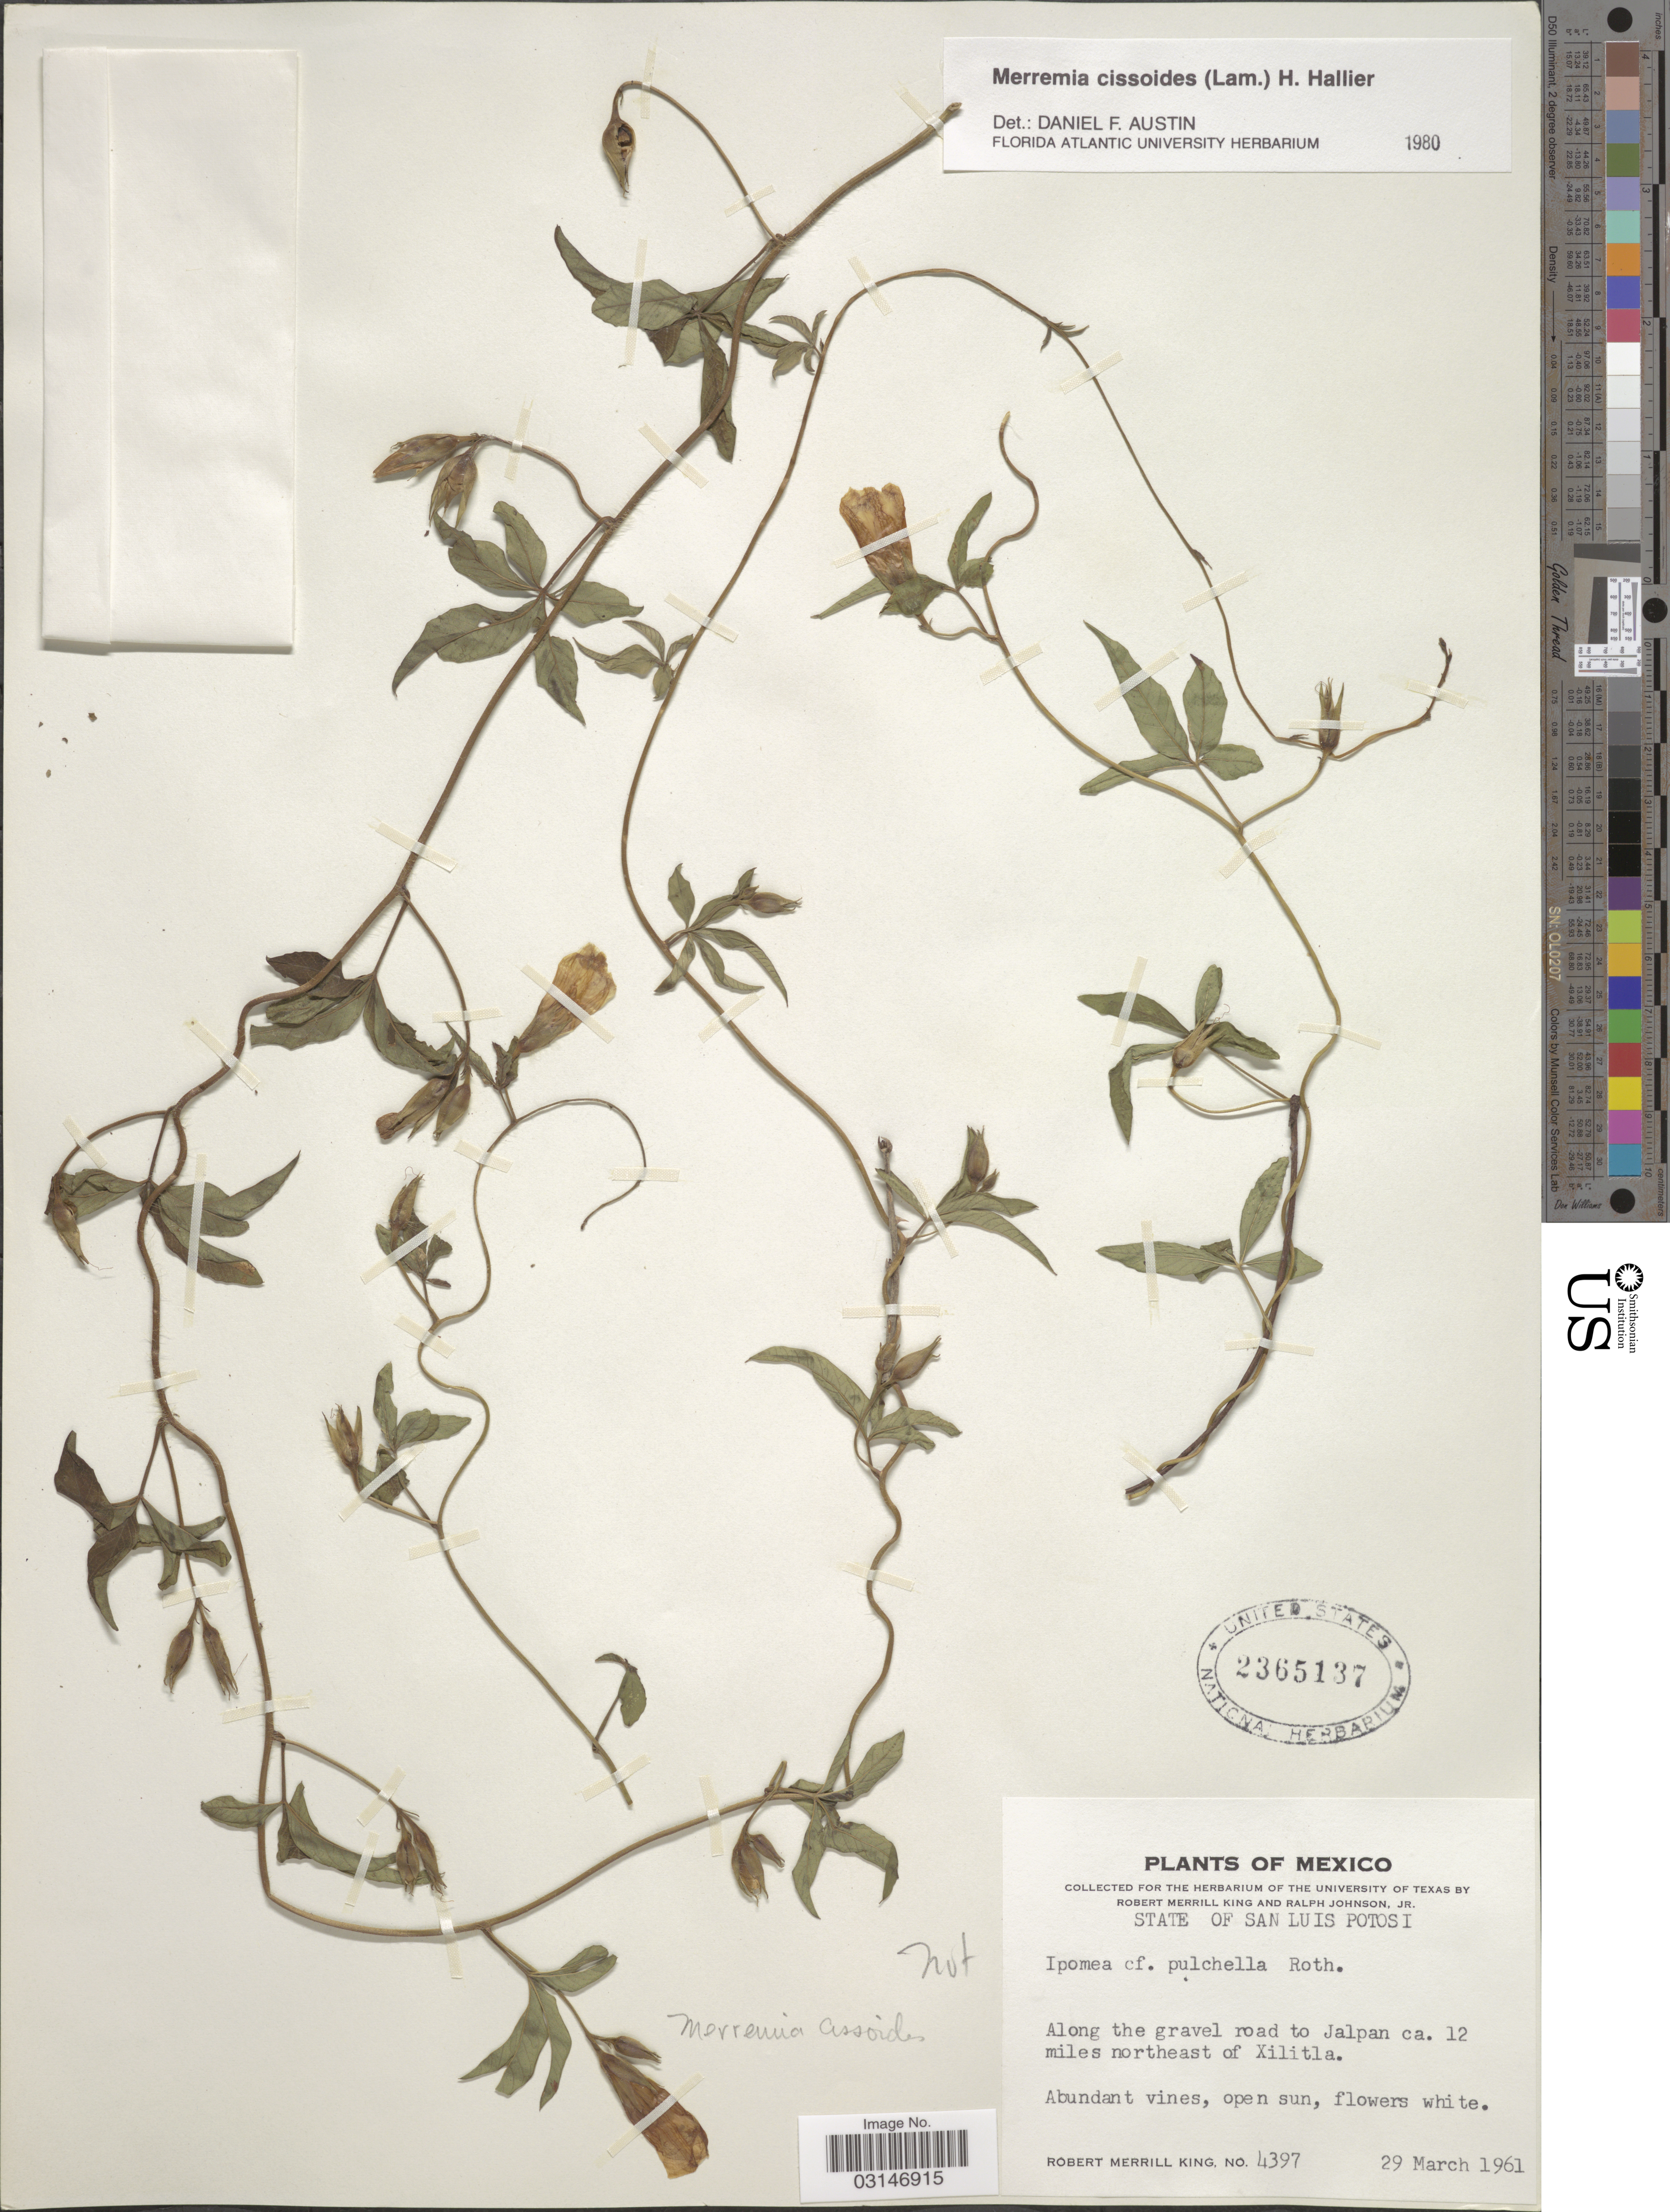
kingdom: Plantae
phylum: Tracheophyta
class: Magnoliopsida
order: Solanales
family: Convolvulaceae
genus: Distimake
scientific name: Distimake cissoides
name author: (Lam.) A. R. Simões & Staples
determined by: Strong, Mark T., (BOT), Smithsonian Institution - National Museum of Natural History (UNITED STATES)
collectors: R. M. King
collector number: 4397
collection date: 1961-03-29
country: Mexico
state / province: San Luis Potosí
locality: Along the gravel road to Jalpan ca. 12 miles northeast of Xilitla.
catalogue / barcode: US 2365137